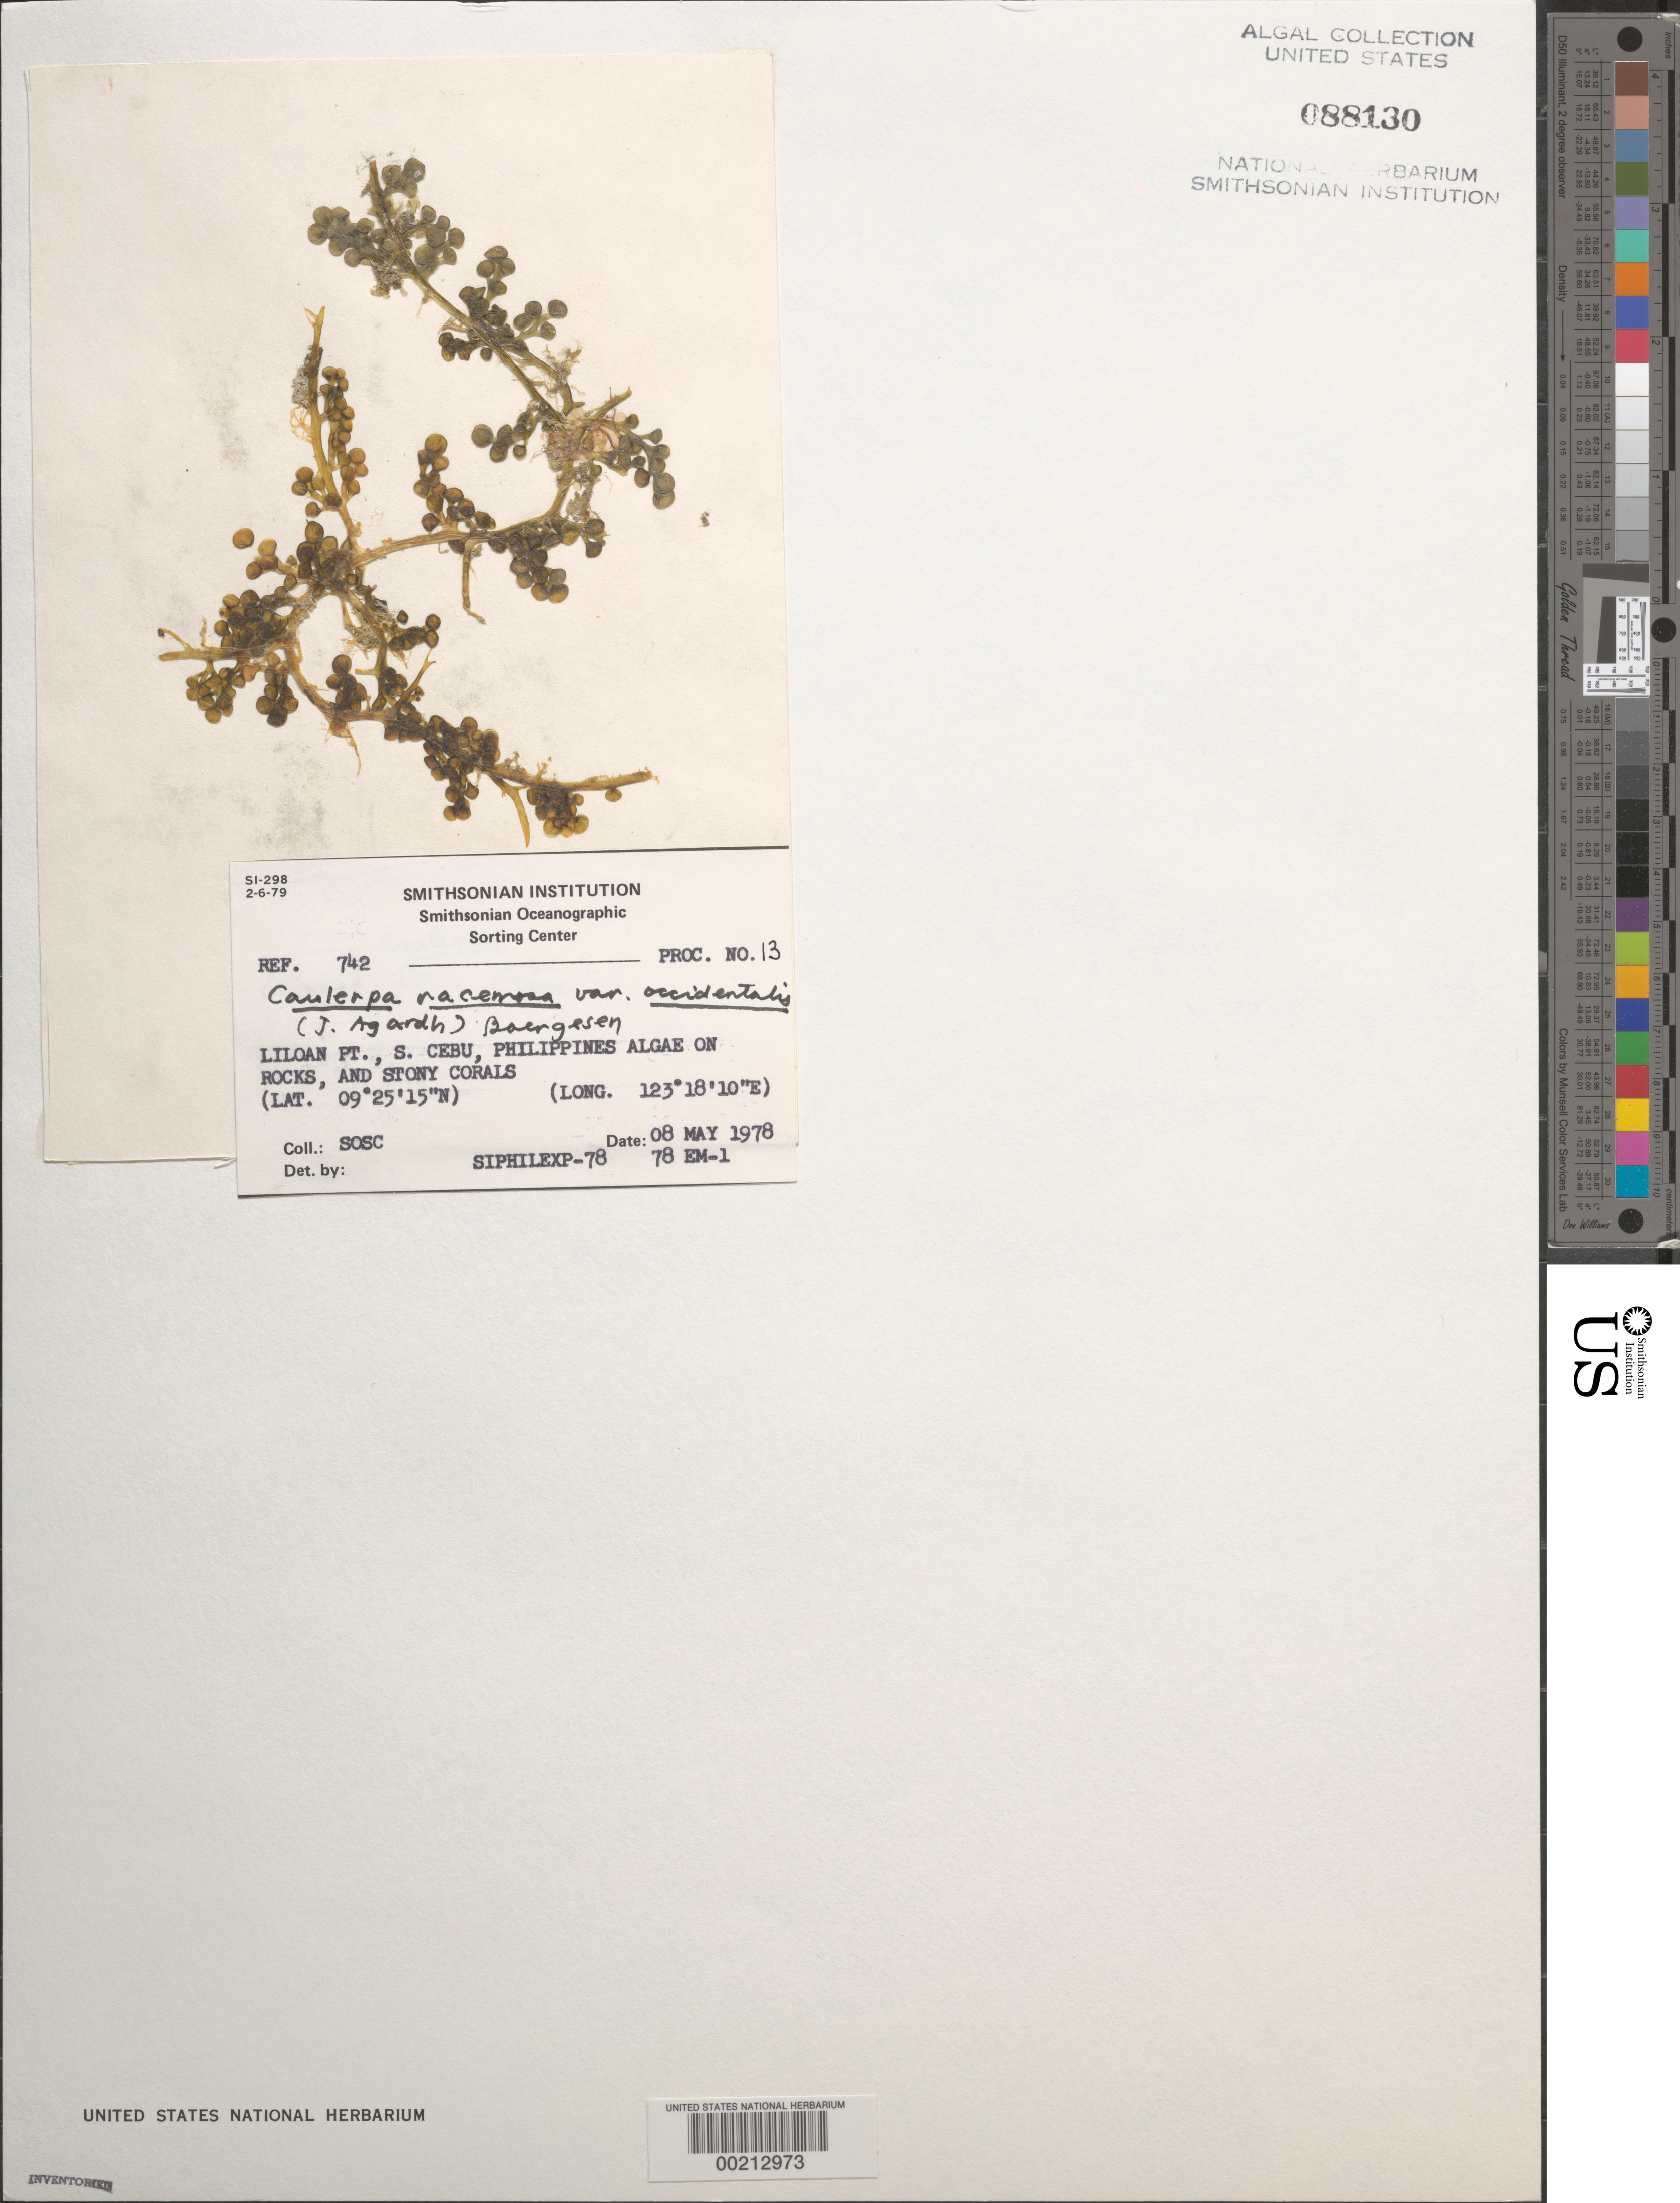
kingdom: Plantae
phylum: Chlorophyta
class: Ulvophyceae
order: Bryopsidales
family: Caulerpaceae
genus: Caulerpa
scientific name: Caulerpa racemosa var. occidentalis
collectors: SOSC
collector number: Station 78 Em-1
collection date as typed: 08 May 1978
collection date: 1978-05-08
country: Philippines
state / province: Central Visayas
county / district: Cebu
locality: Liloan point, cebu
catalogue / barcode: US 88130